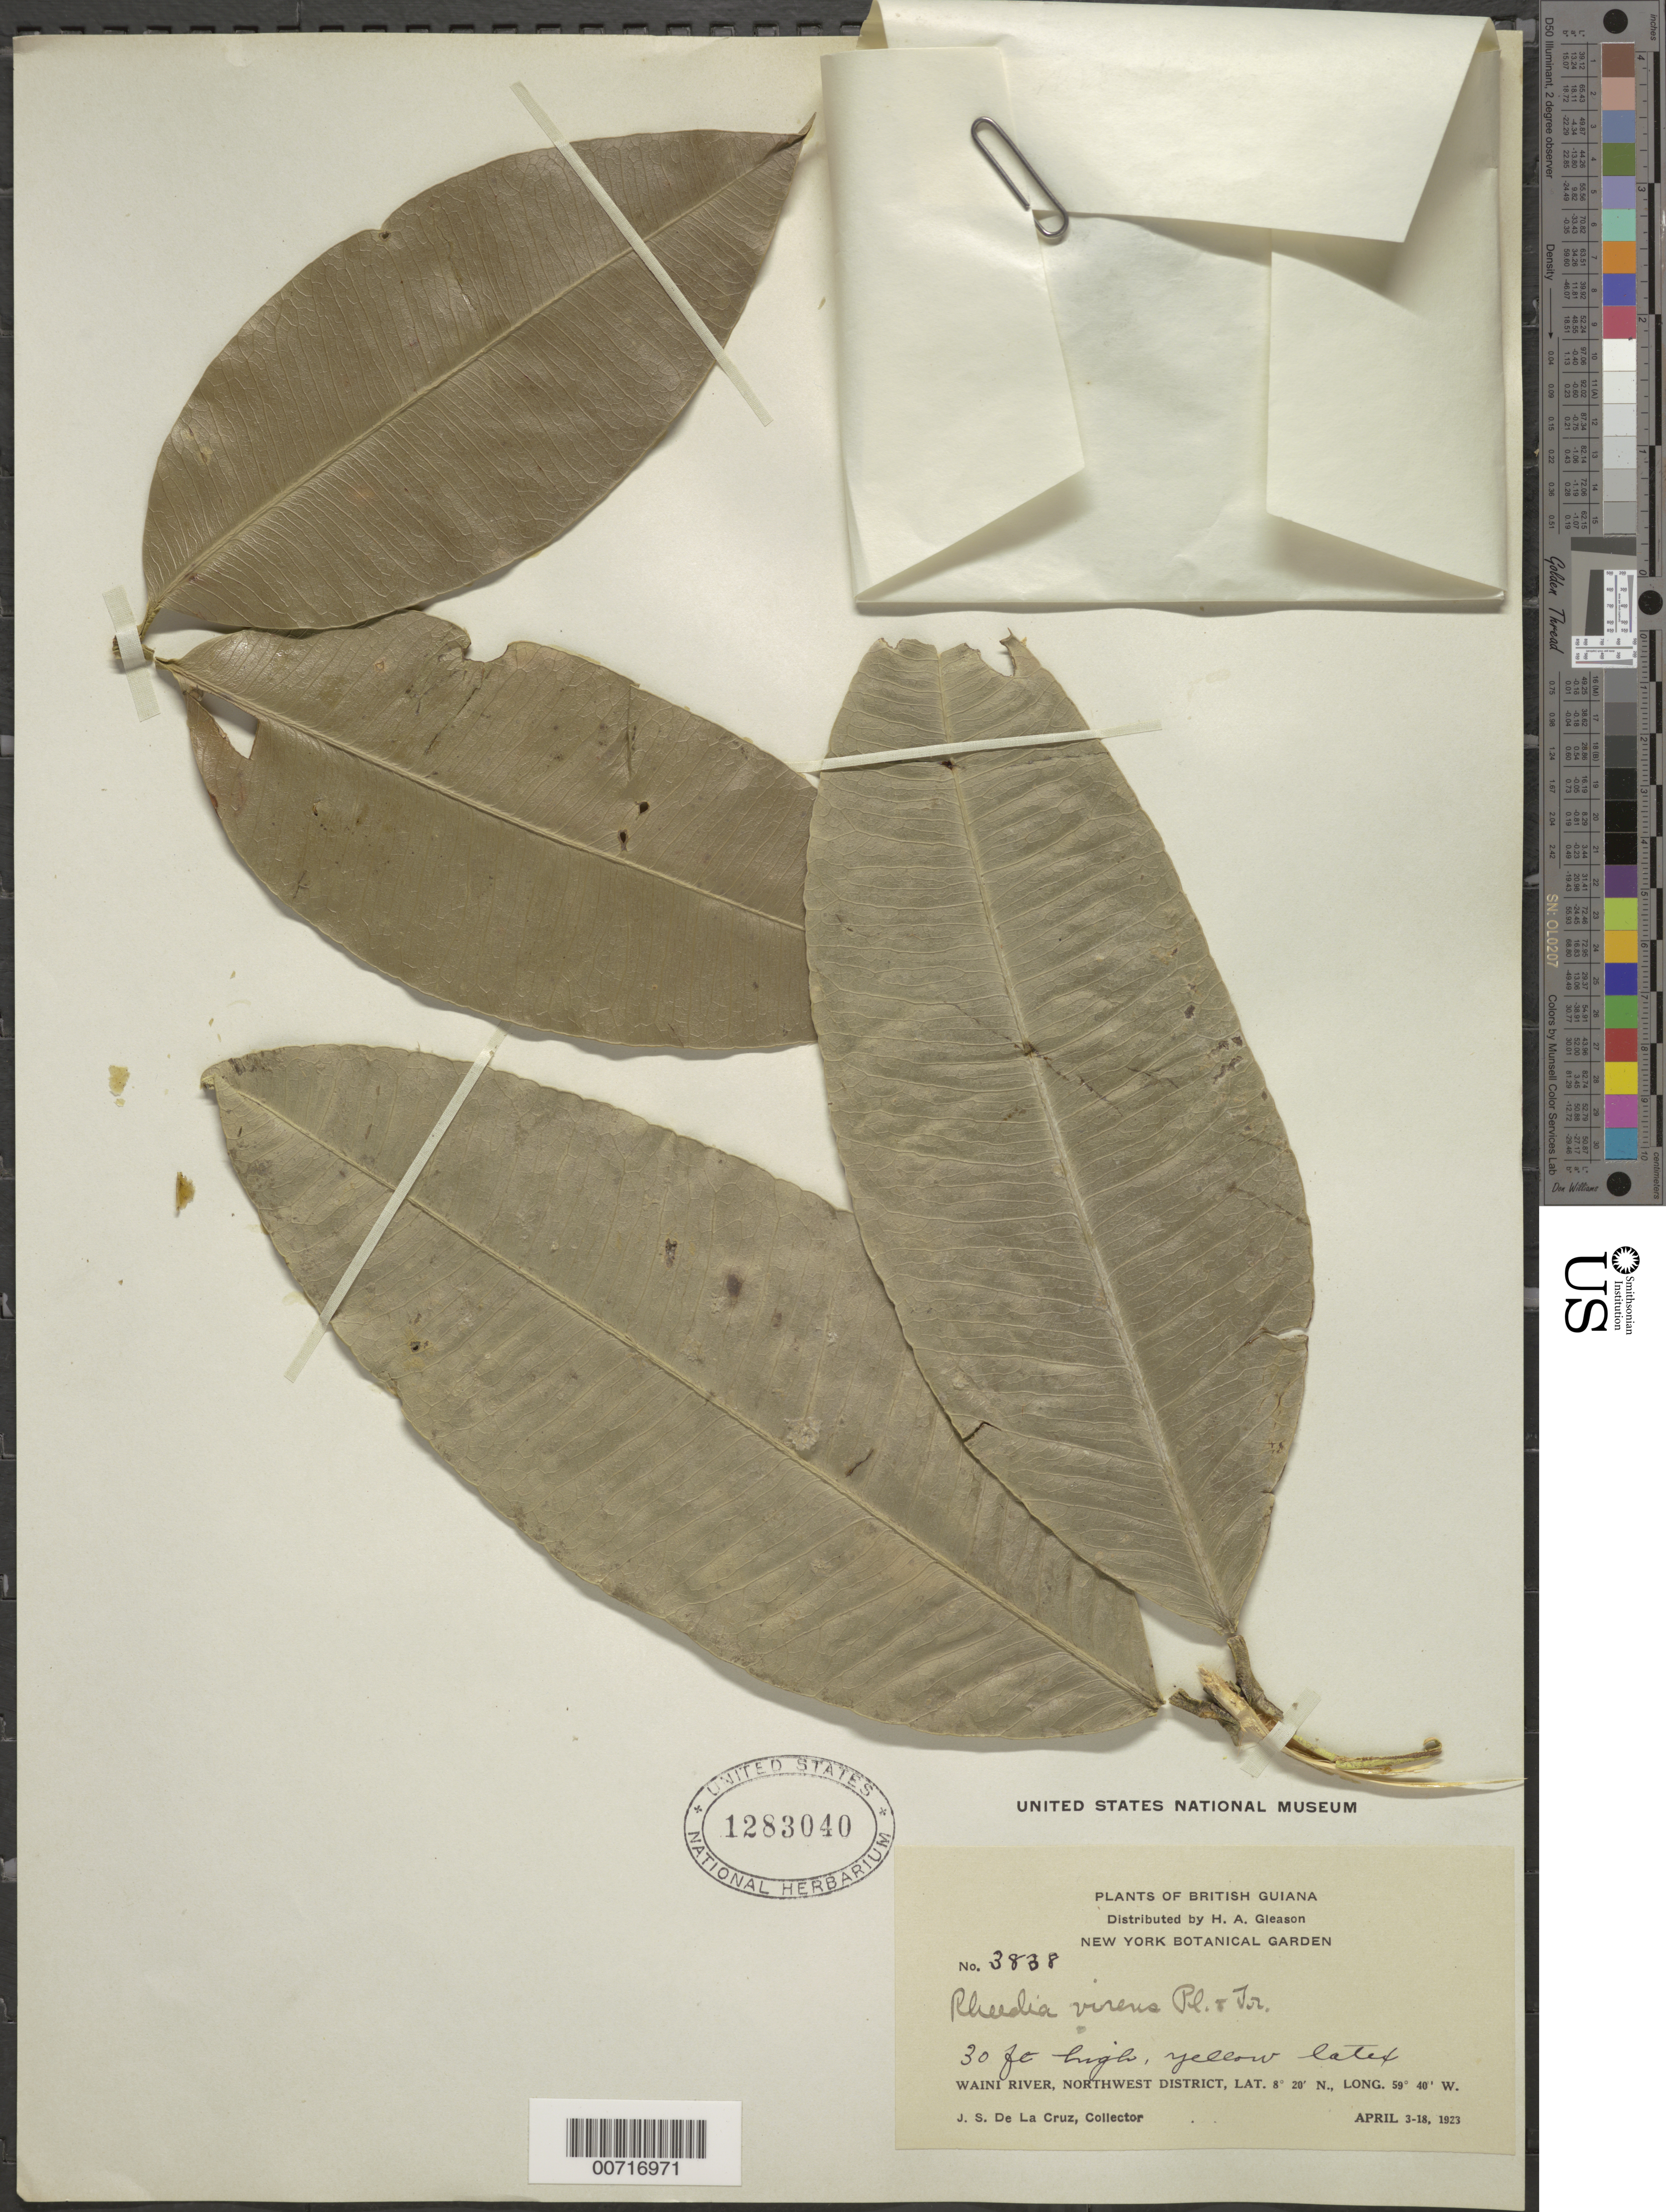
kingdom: Plantae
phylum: Tracheophyta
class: Magnoliopsida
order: Malpighiales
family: Clusiaceae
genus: Garcinia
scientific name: Garcinia madruno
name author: (Kunth) Hammel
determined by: Strong, Mark T., (BOT), Smithsonian Institution - National Museum of Natural History (UNITED STATES)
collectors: J. S. de la Cruz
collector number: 3838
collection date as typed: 3-Apr-23 to 18-Apr-23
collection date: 1923-04-03/1923-04-18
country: Guyana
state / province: Barima-Waini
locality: Waini R., NW District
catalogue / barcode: US 1283040